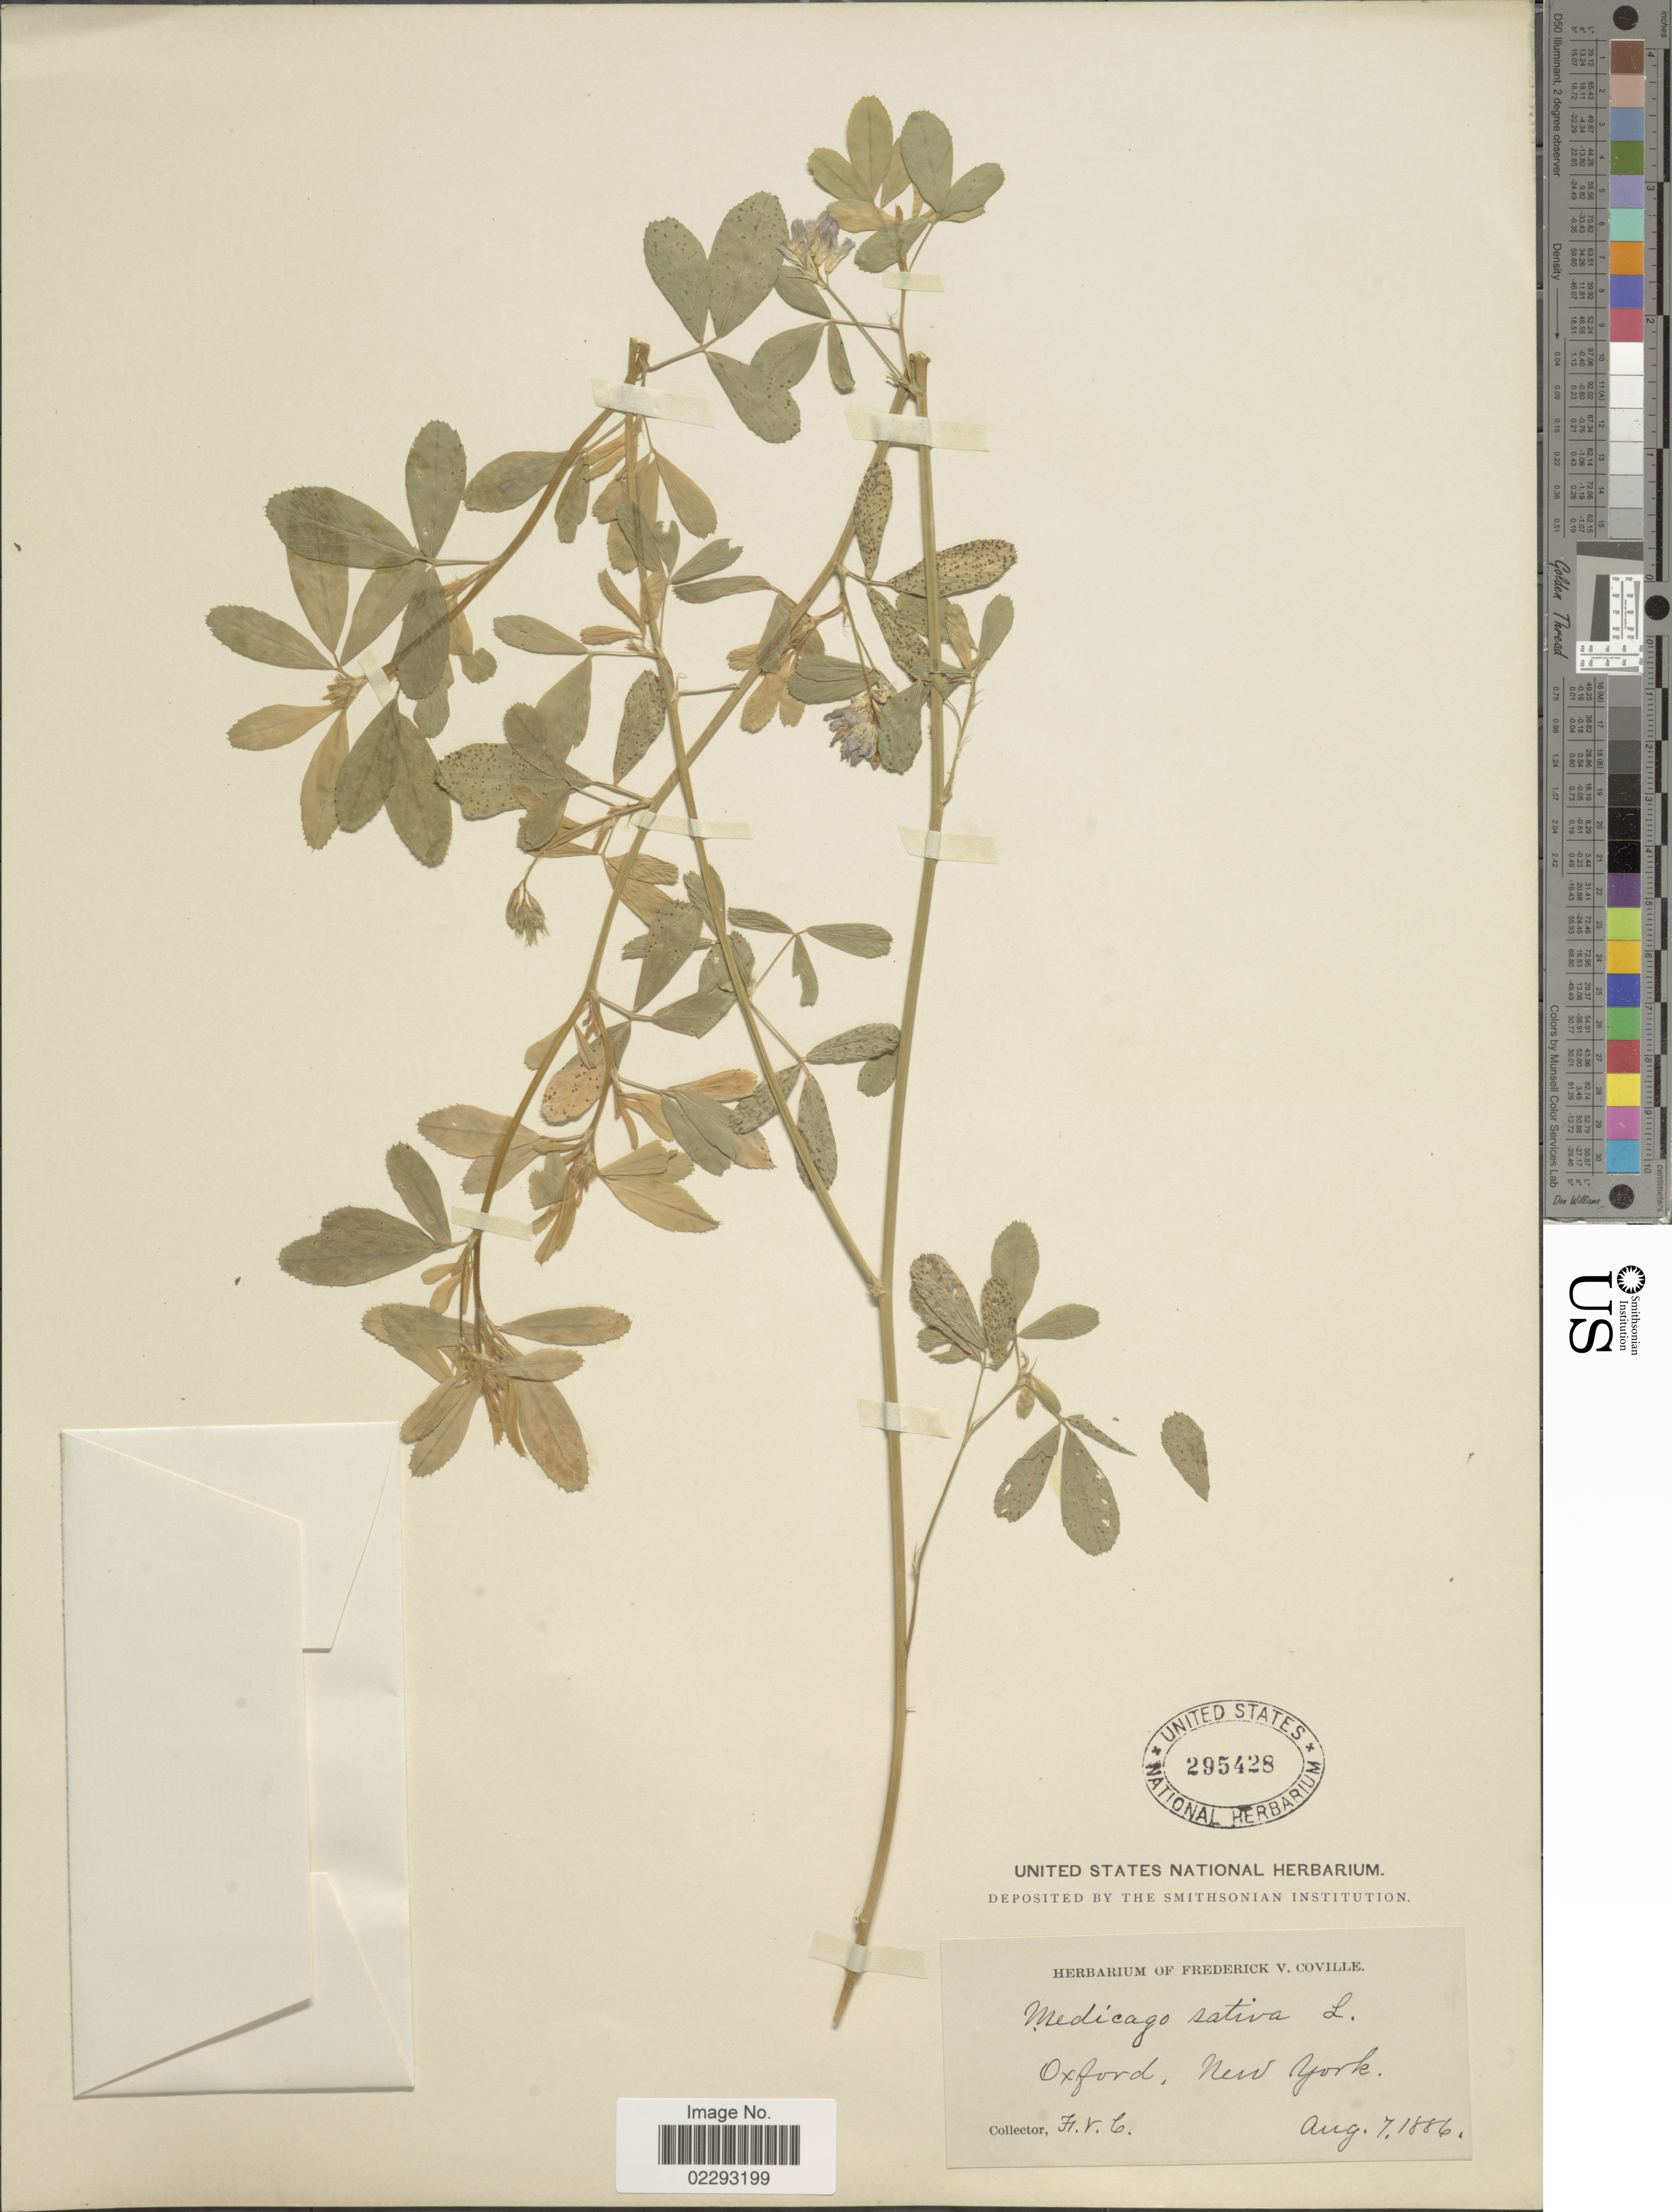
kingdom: Plantae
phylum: Tracheophyta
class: Magnoliopsida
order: Fabales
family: Fabaceae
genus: Medicago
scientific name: Medicago sativa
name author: L.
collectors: F. V. Coville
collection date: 1886-08-07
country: United States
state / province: New York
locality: Oxford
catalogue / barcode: US 295428